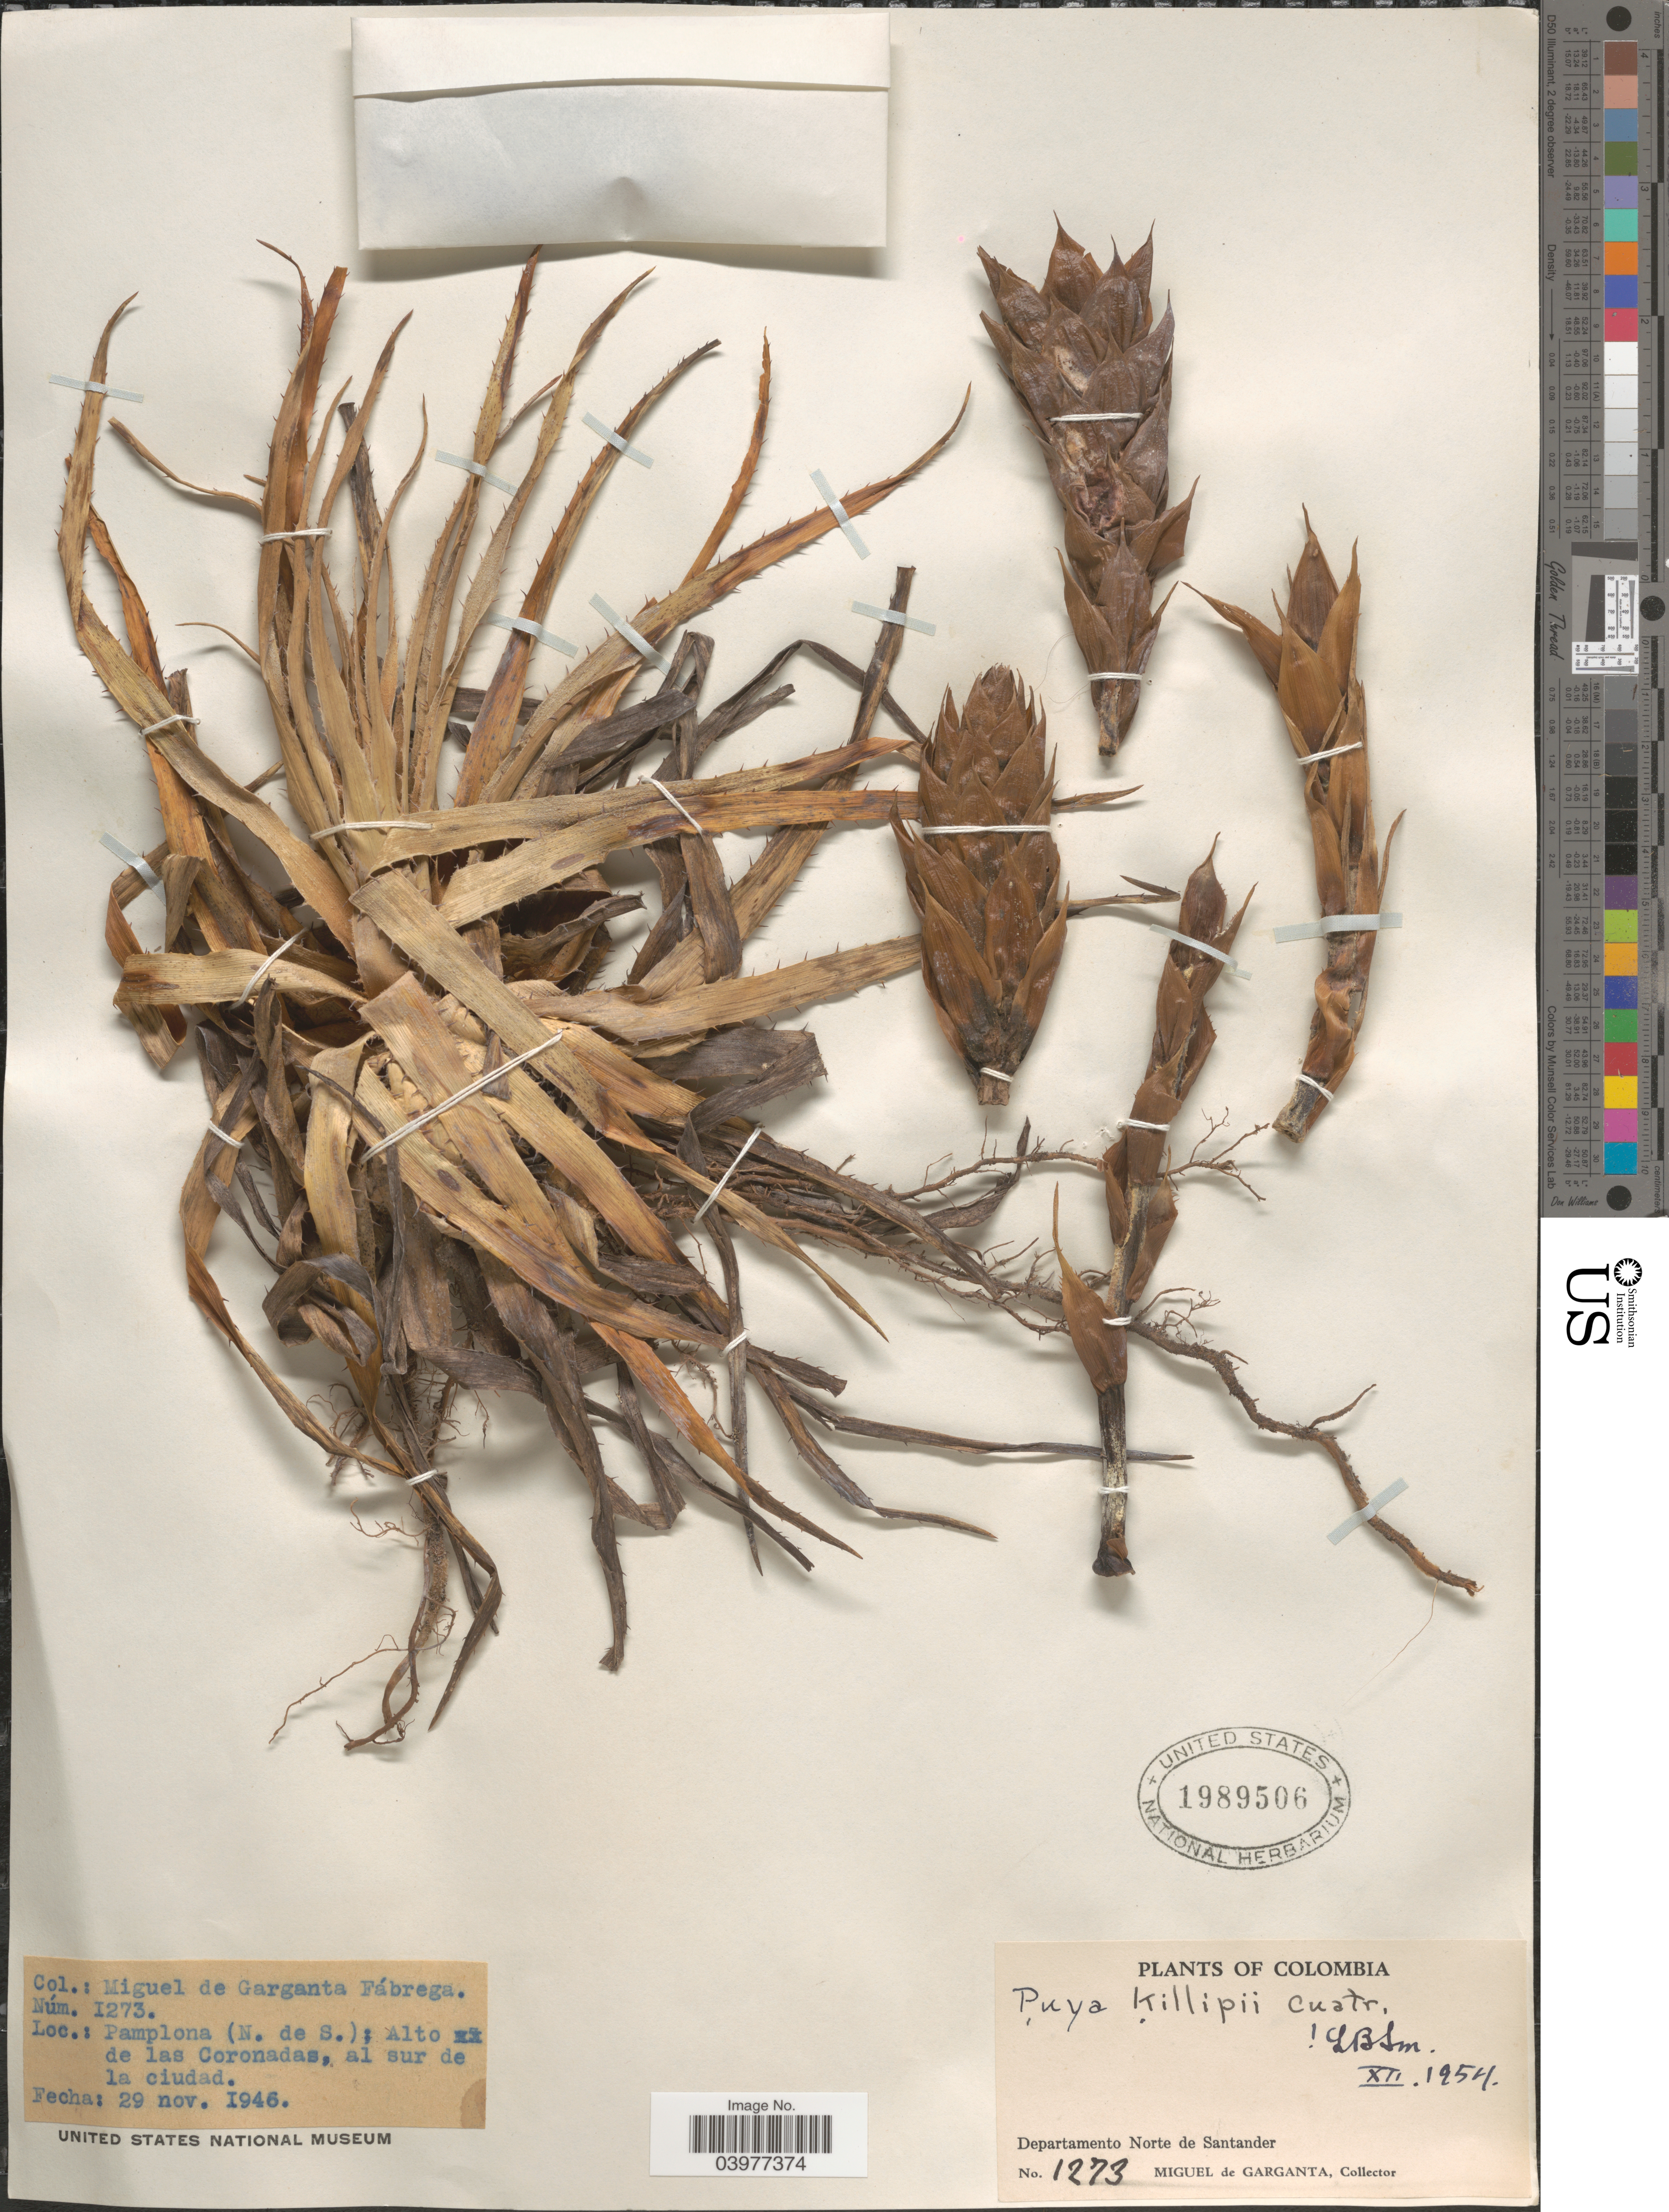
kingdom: Plantae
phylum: Tracheophyta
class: Liliopsida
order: Poales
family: Bromeliaceae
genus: Puya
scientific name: Puya killipii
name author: Cuatrec.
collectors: M. Garganta-Fábrega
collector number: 1273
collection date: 1946-11-29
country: Colombia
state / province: Norte de Santander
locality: Departamento Norte de Santander. Pamplona (N. de S.); Alto de las Coronadas, al sur de la ciudad.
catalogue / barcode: US 1989506